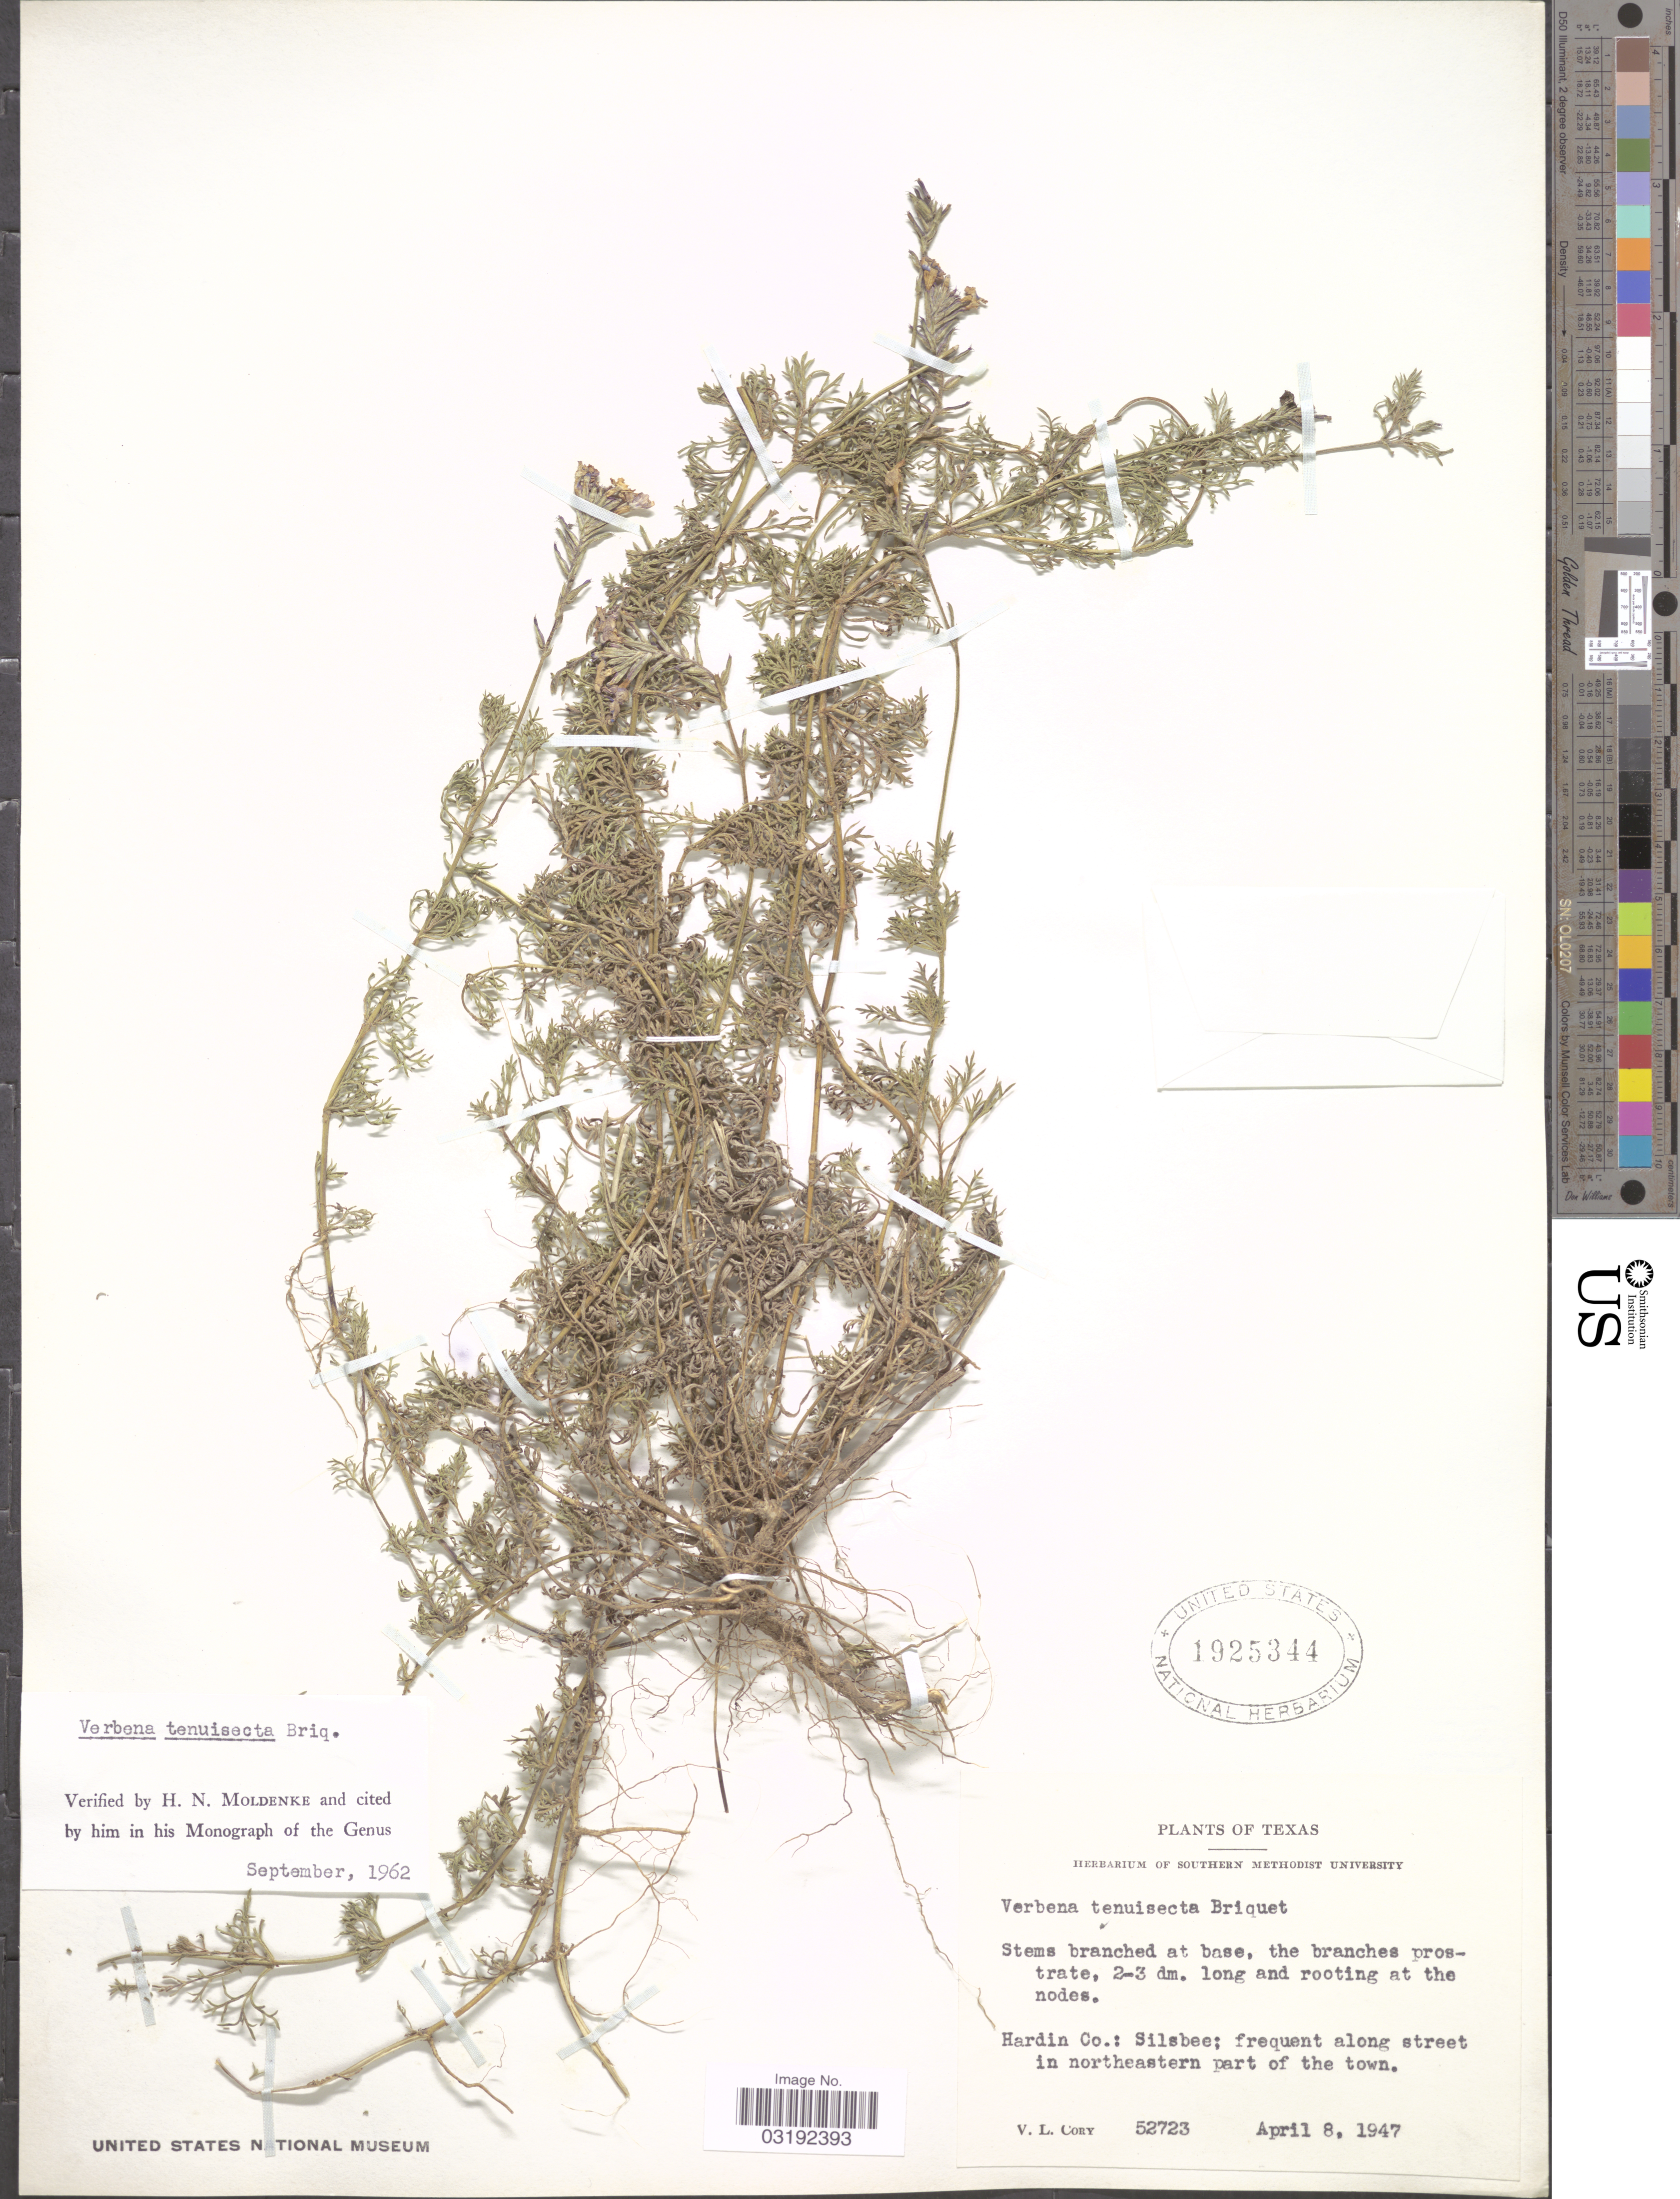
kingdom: Plantae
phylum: Tracheophyta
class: Magnoliopsida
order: Lamiales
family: Verbenaceae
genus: Verbena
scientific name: Verbena tenuisecta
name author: Briq.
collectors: V. Cory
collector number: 52723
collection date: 1947-04-08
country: United States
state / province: Texas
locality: Hardin Co.: Silsbee; frequent along street in northeastern part of the town.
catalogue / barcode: US 1925344